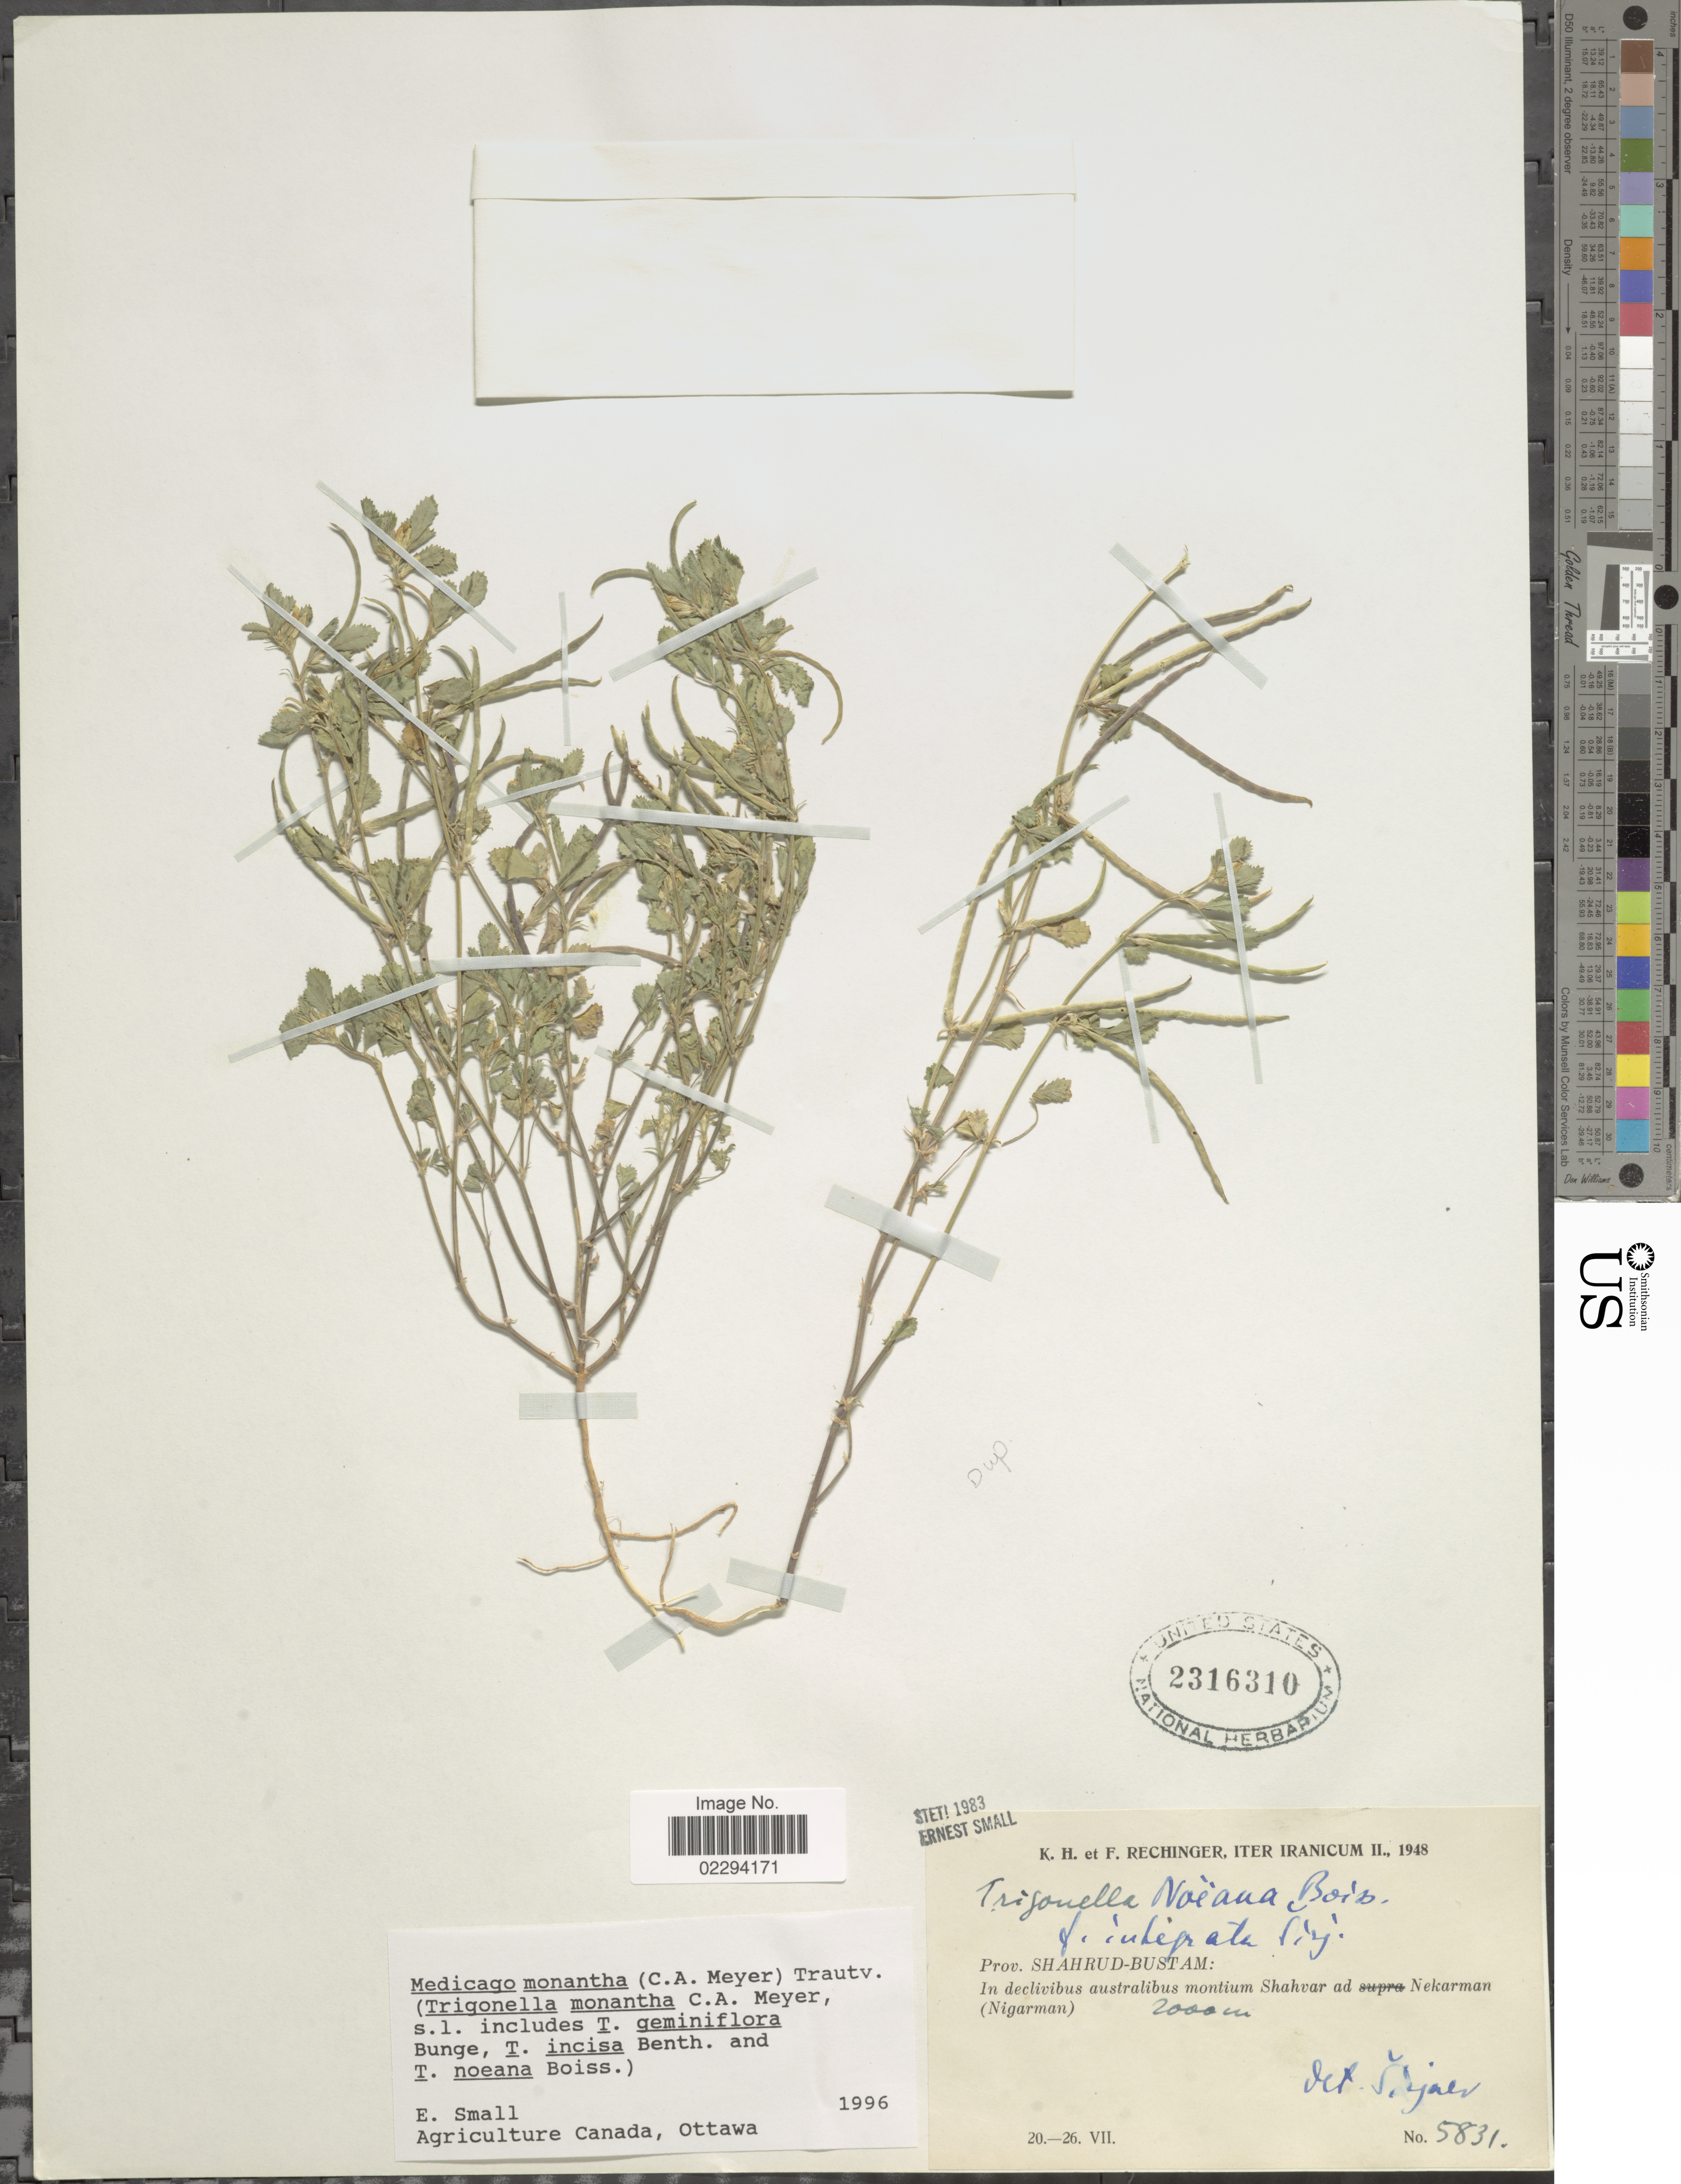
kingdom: Plantae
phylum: Tracheophyta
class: Magnoliopsida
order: Fabales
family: Fabaceae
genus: Medicago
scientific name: Medicago monantha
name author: (C.A. Mey.) Trautv.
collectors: K. H. Rechinger & F. Rechinger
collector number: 5831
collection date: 1948-07-20/1948-07-26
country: Iran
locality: Iter Iranicum. Prov. Shahrud-Bustam: In declivibus australibus montium Shahvar ad Nekarman (Nigarman)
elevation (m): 2000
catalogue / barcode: US 2316310